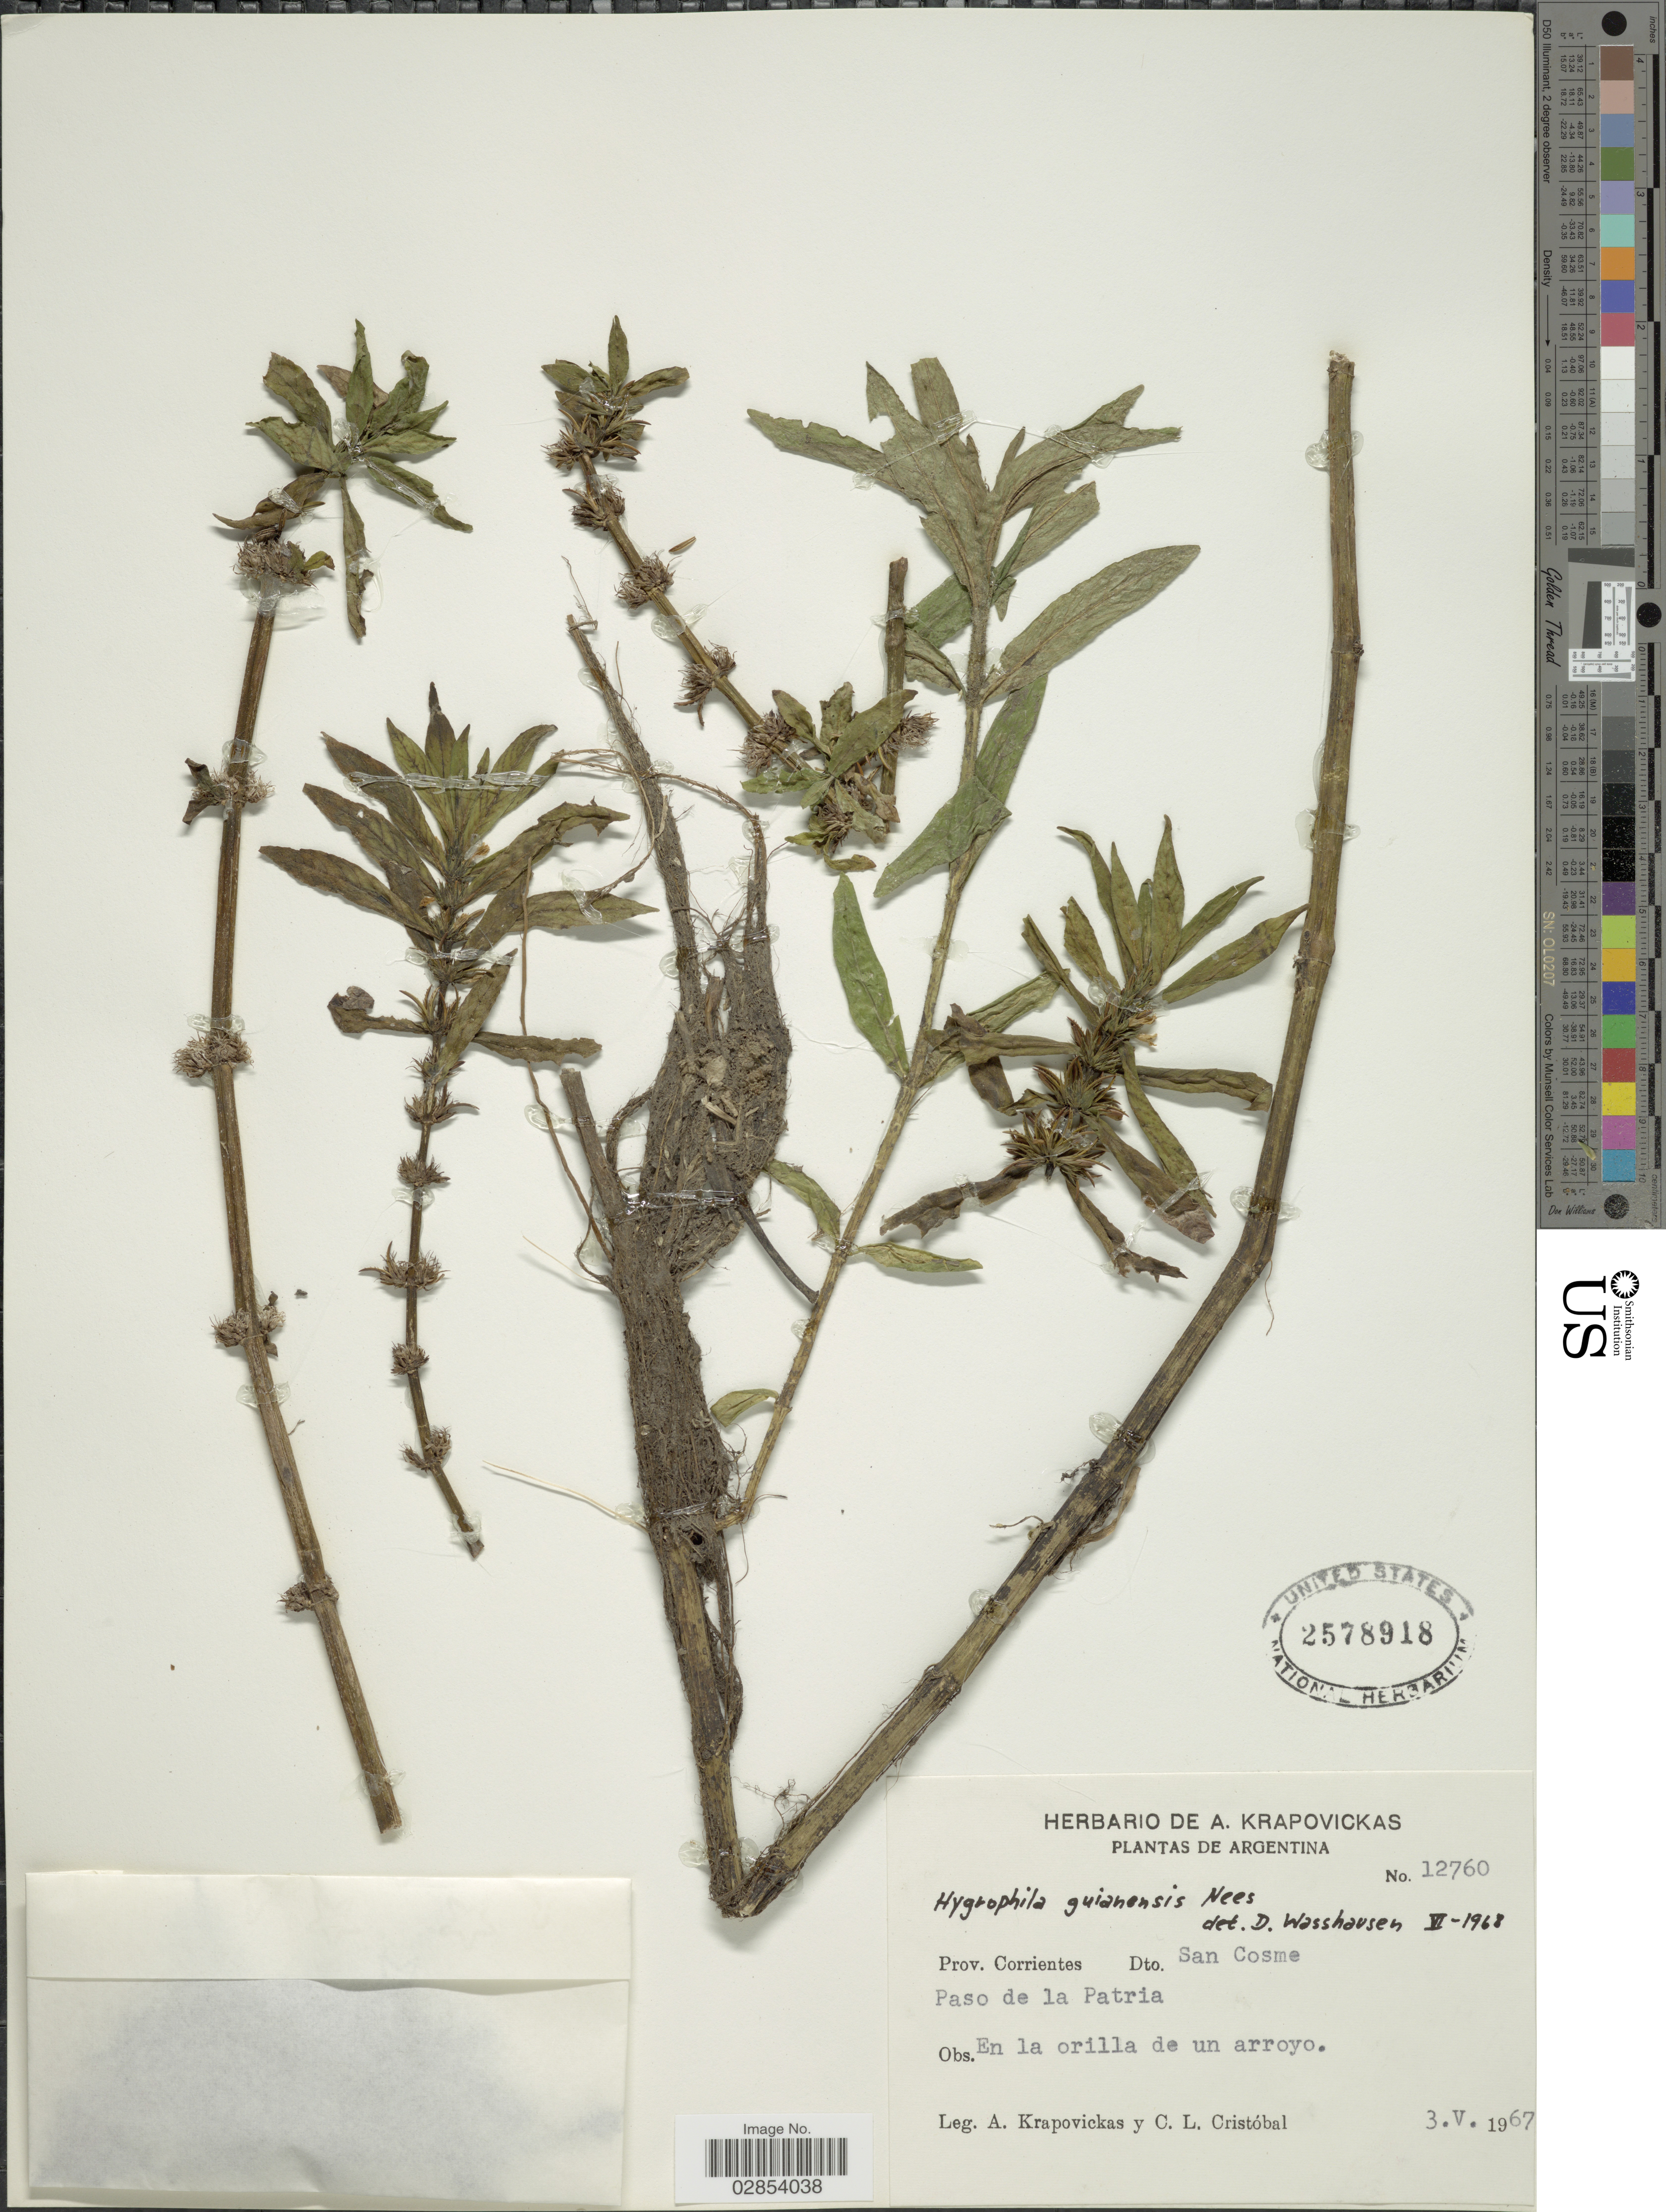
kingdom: Plantae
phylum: Tracheophyta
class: Magnoliopsida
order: Lamiales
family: Acanthaceae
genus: Hygrophila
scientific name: Hygrophila costata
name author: Nees & T. Nees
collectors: A. Krapovickas & C. L. Cristóbal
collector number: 12760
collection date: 1967-05-03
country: Argentina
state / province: Corrientes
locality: Dto. San Cosme, Paso de la Patria.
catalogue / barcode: US 2578918